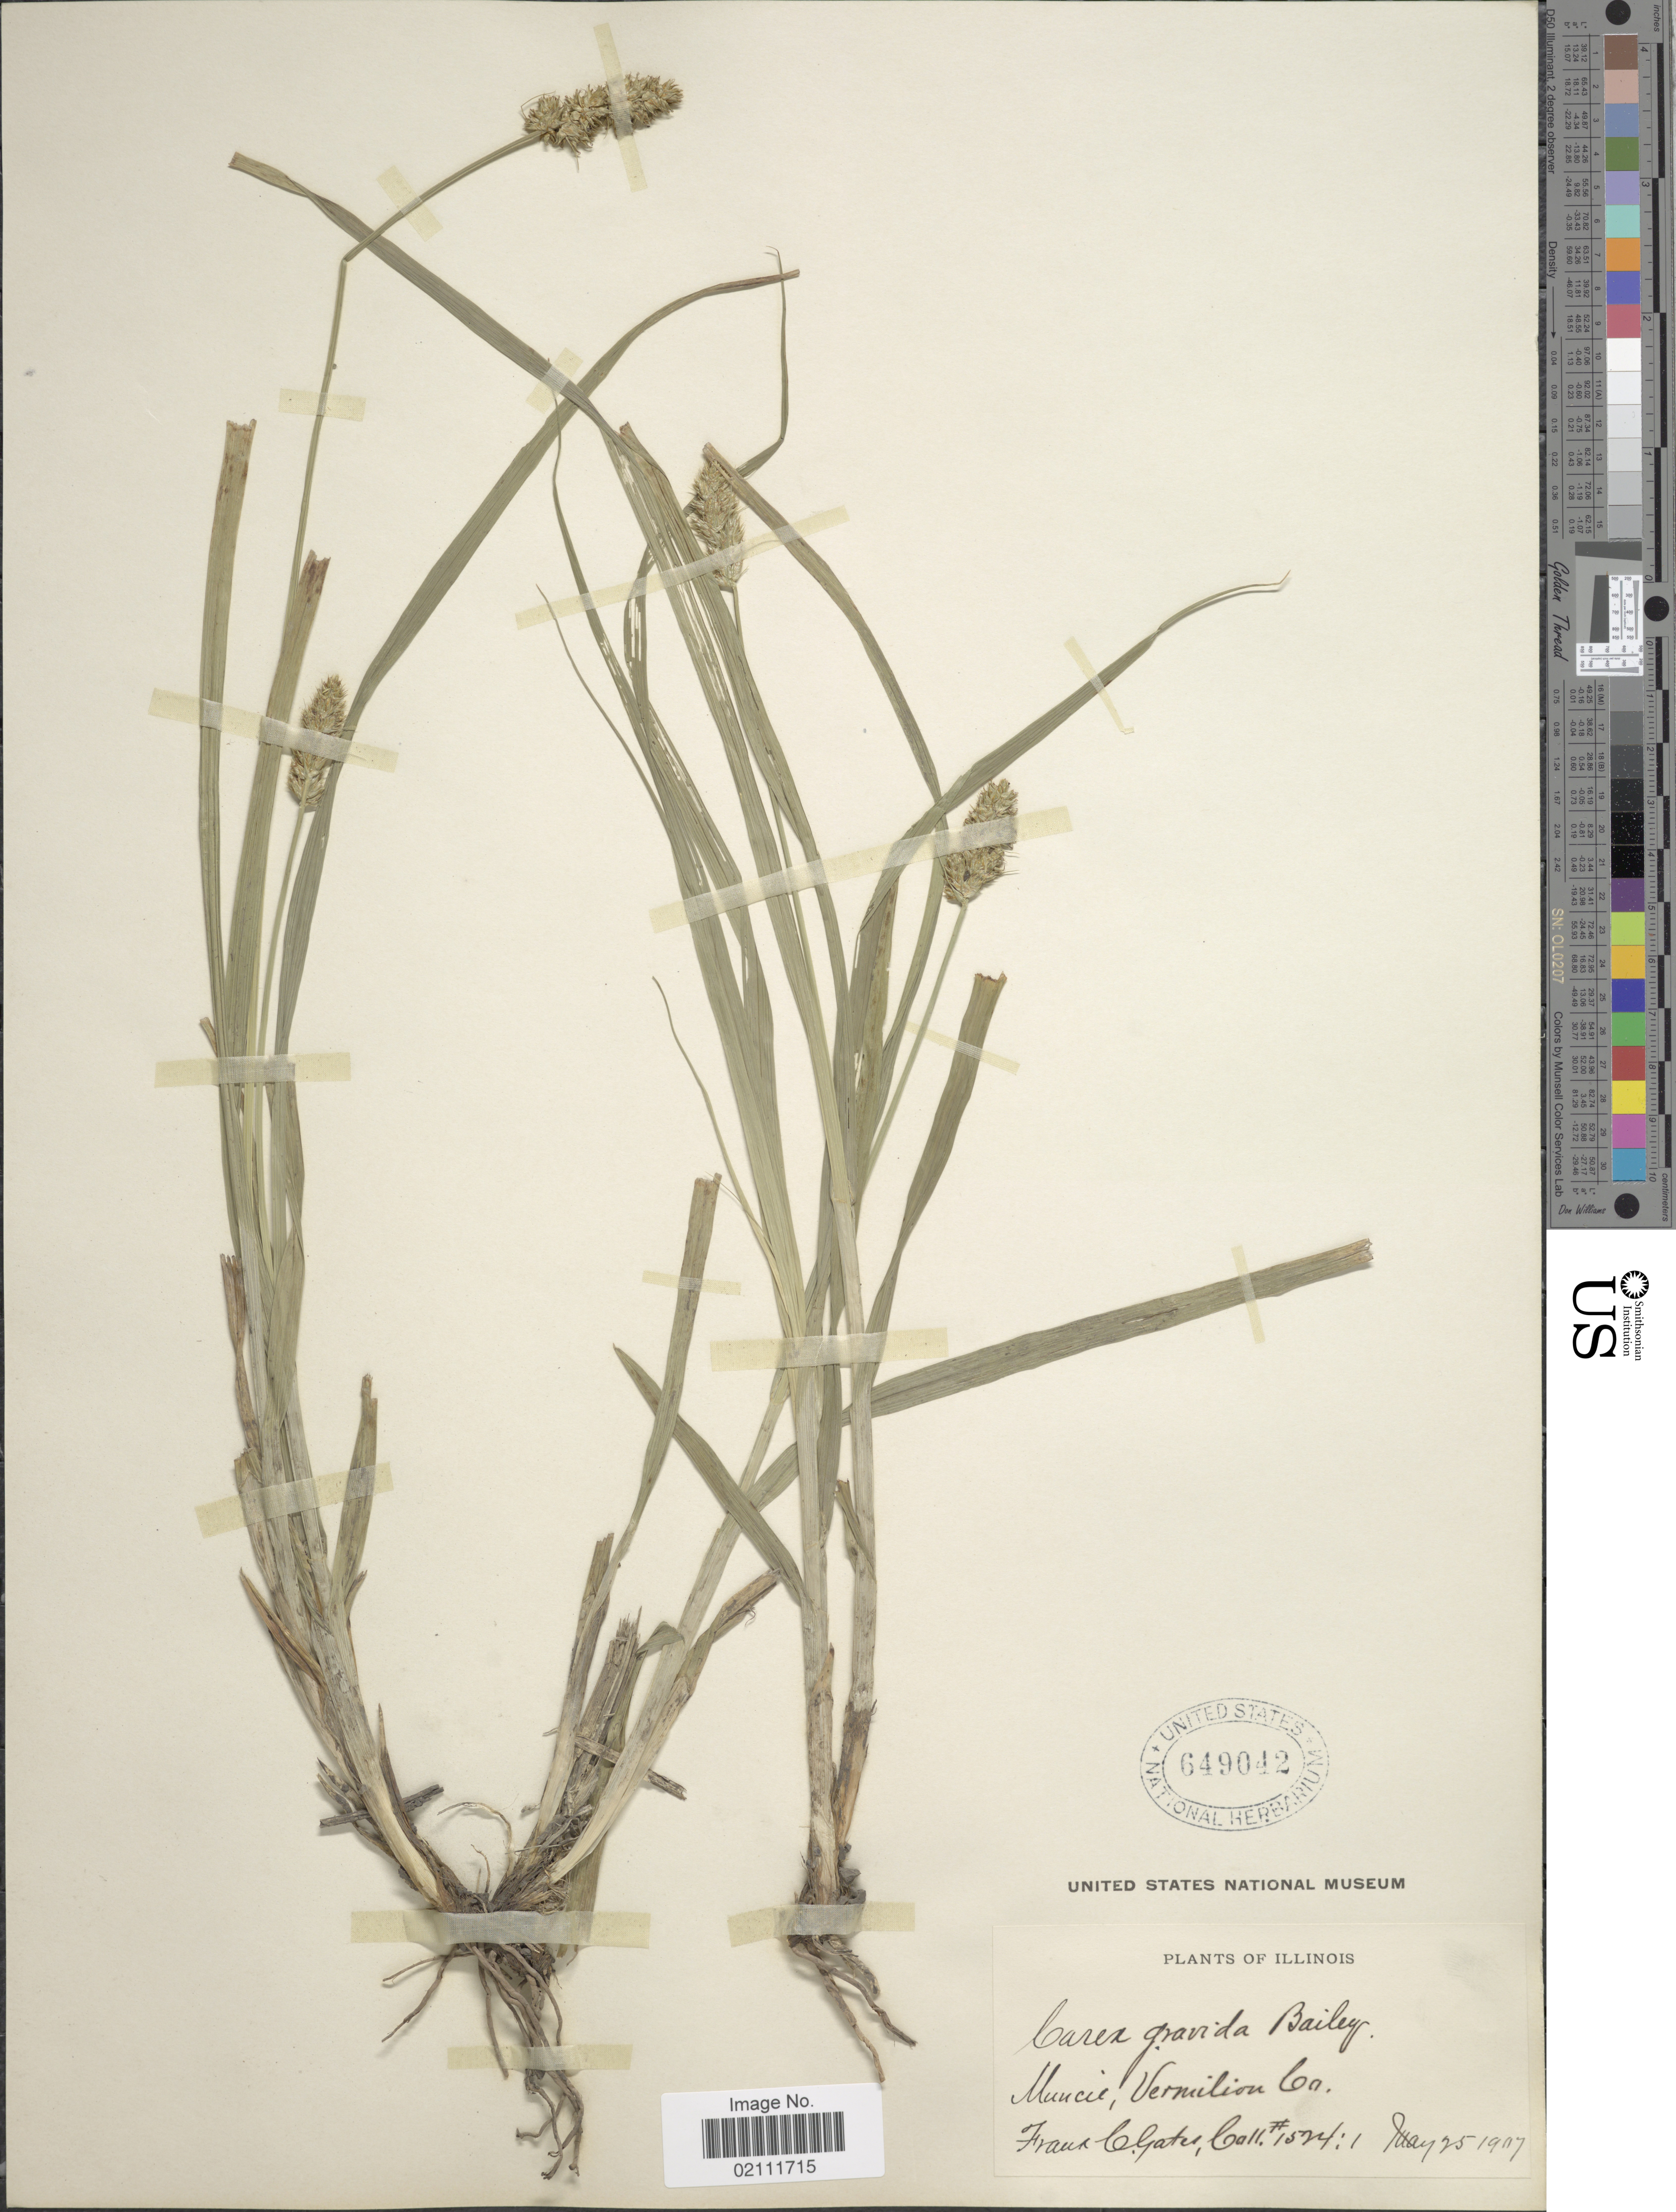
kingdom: Plantae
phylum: Tracheophyta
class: Liliopsida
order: Poales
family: Cyperaceae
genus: Carex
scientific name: Carex gravida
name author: L.H. Bailey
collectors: F. C. Gates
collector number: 1524:1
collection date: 1907-05-25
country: United States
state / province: Illinois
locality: Muncie, Vermilion Co.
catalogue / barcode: US 649042